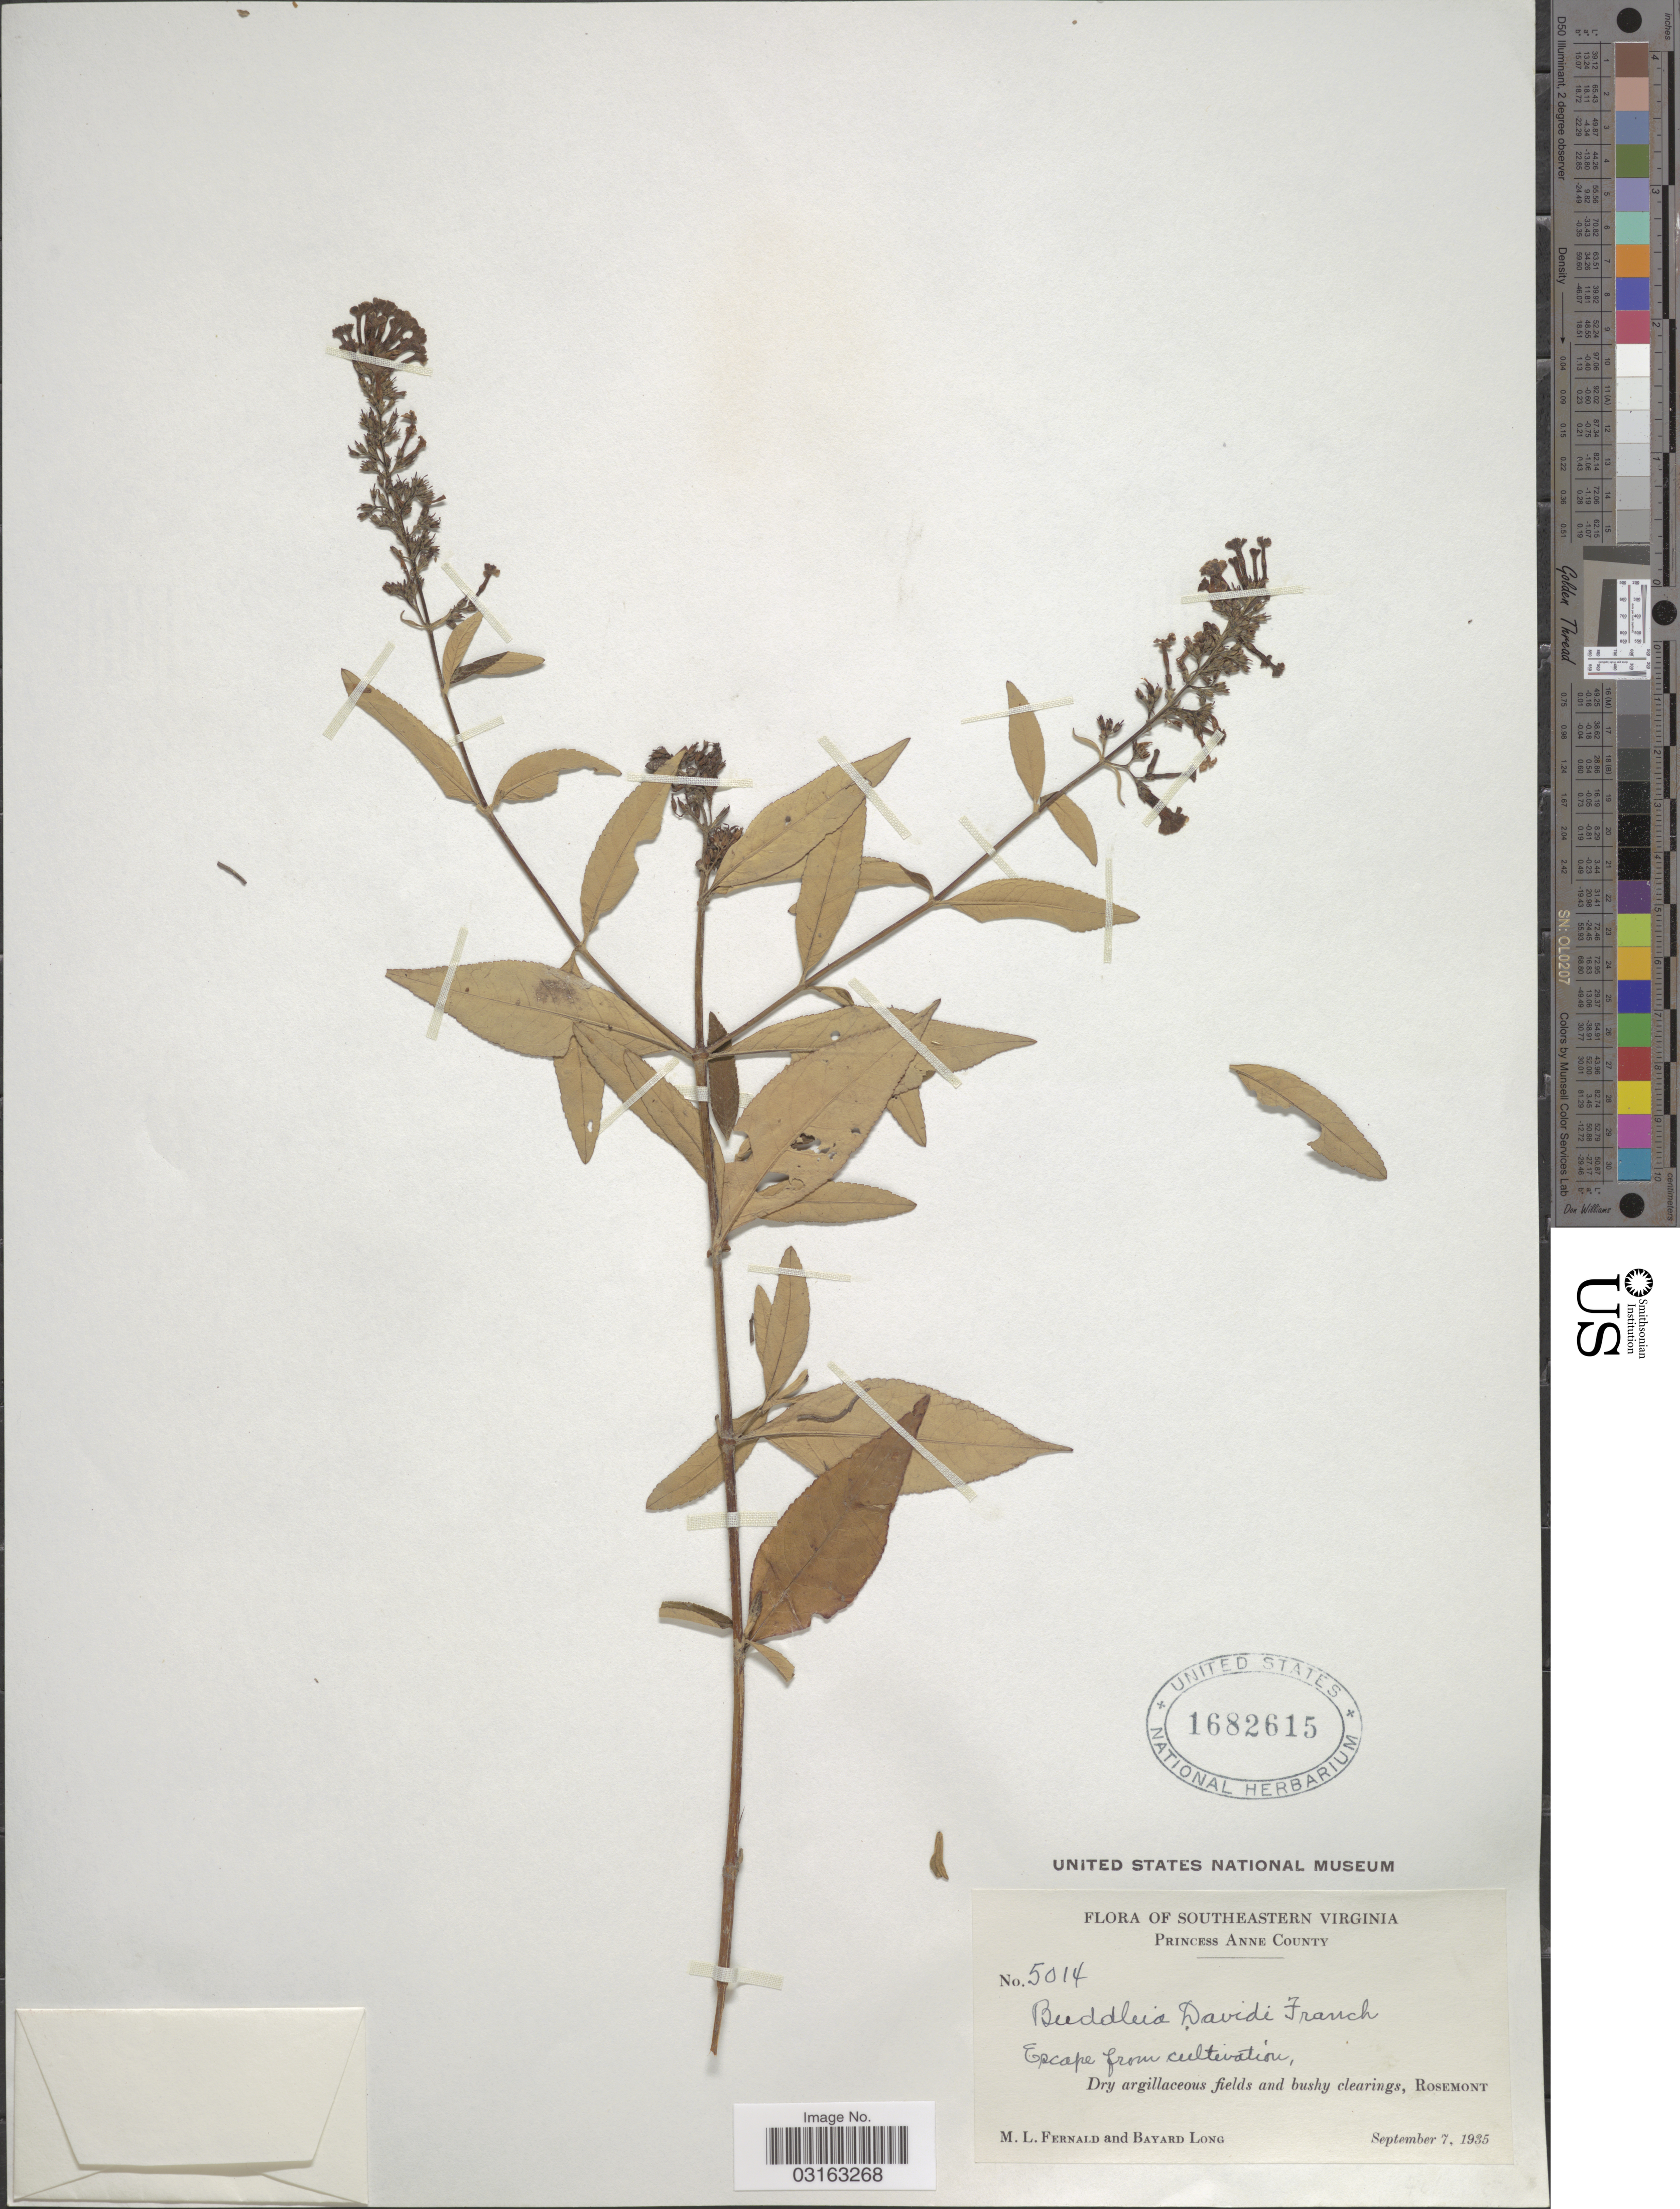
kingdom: Plantae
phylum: Tracheophyta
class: Magnoliopsida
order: Lamiales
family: Scrophulariaceae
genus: Buddleja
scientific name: Buddleja davidii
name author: Franch.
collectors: M. L. Fernald & B. Long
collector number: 5014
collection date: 1935-09-07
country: United States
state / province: Virginia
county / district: City of Virginia Beach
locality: Southeastern Virginia. Princess Anne County. Rosemont.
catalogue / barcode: US 1682615